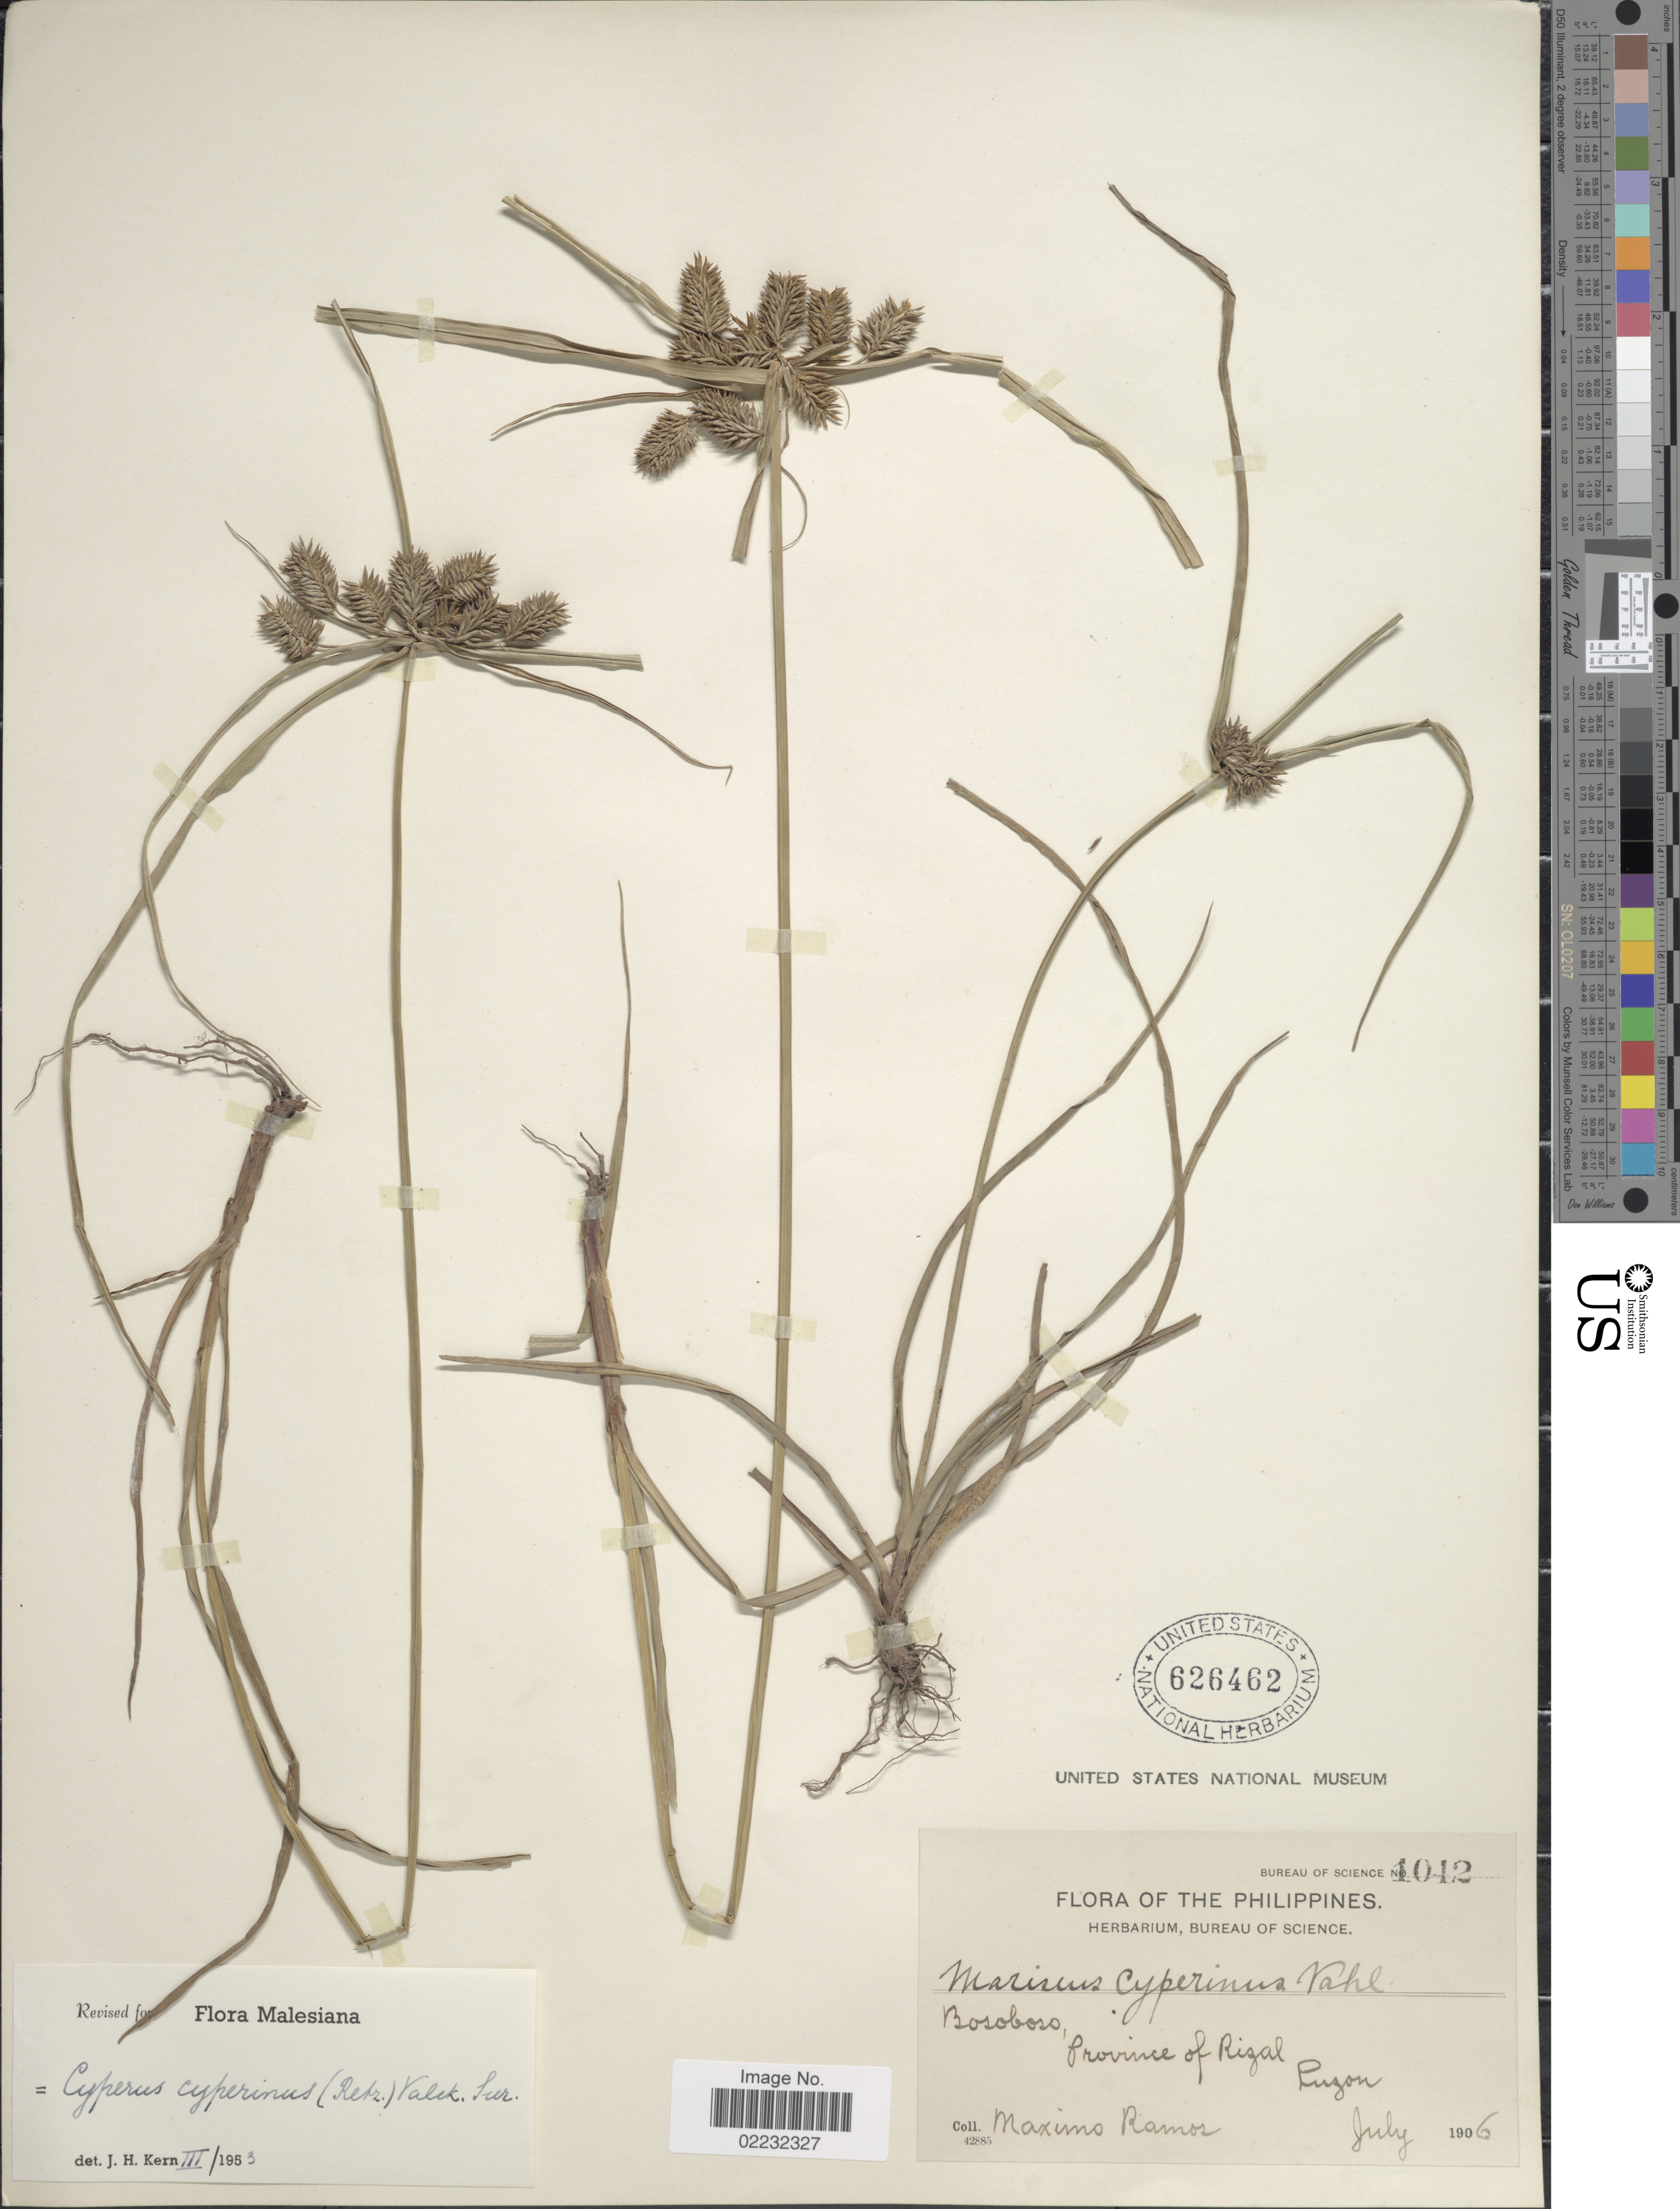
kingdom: Plantae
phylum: Tracheophyta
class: Liliopsida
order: Poales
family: Cyperaceae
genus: Cyperus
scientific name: Cyperus cyperinus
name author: (Retz.) Valck. Sur.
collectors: M. Ramos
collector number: Bureau of Science 1042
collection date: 1906-07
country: Philippines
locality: Bosoboso, Province of Rizal Luzon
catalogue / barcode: US 626462